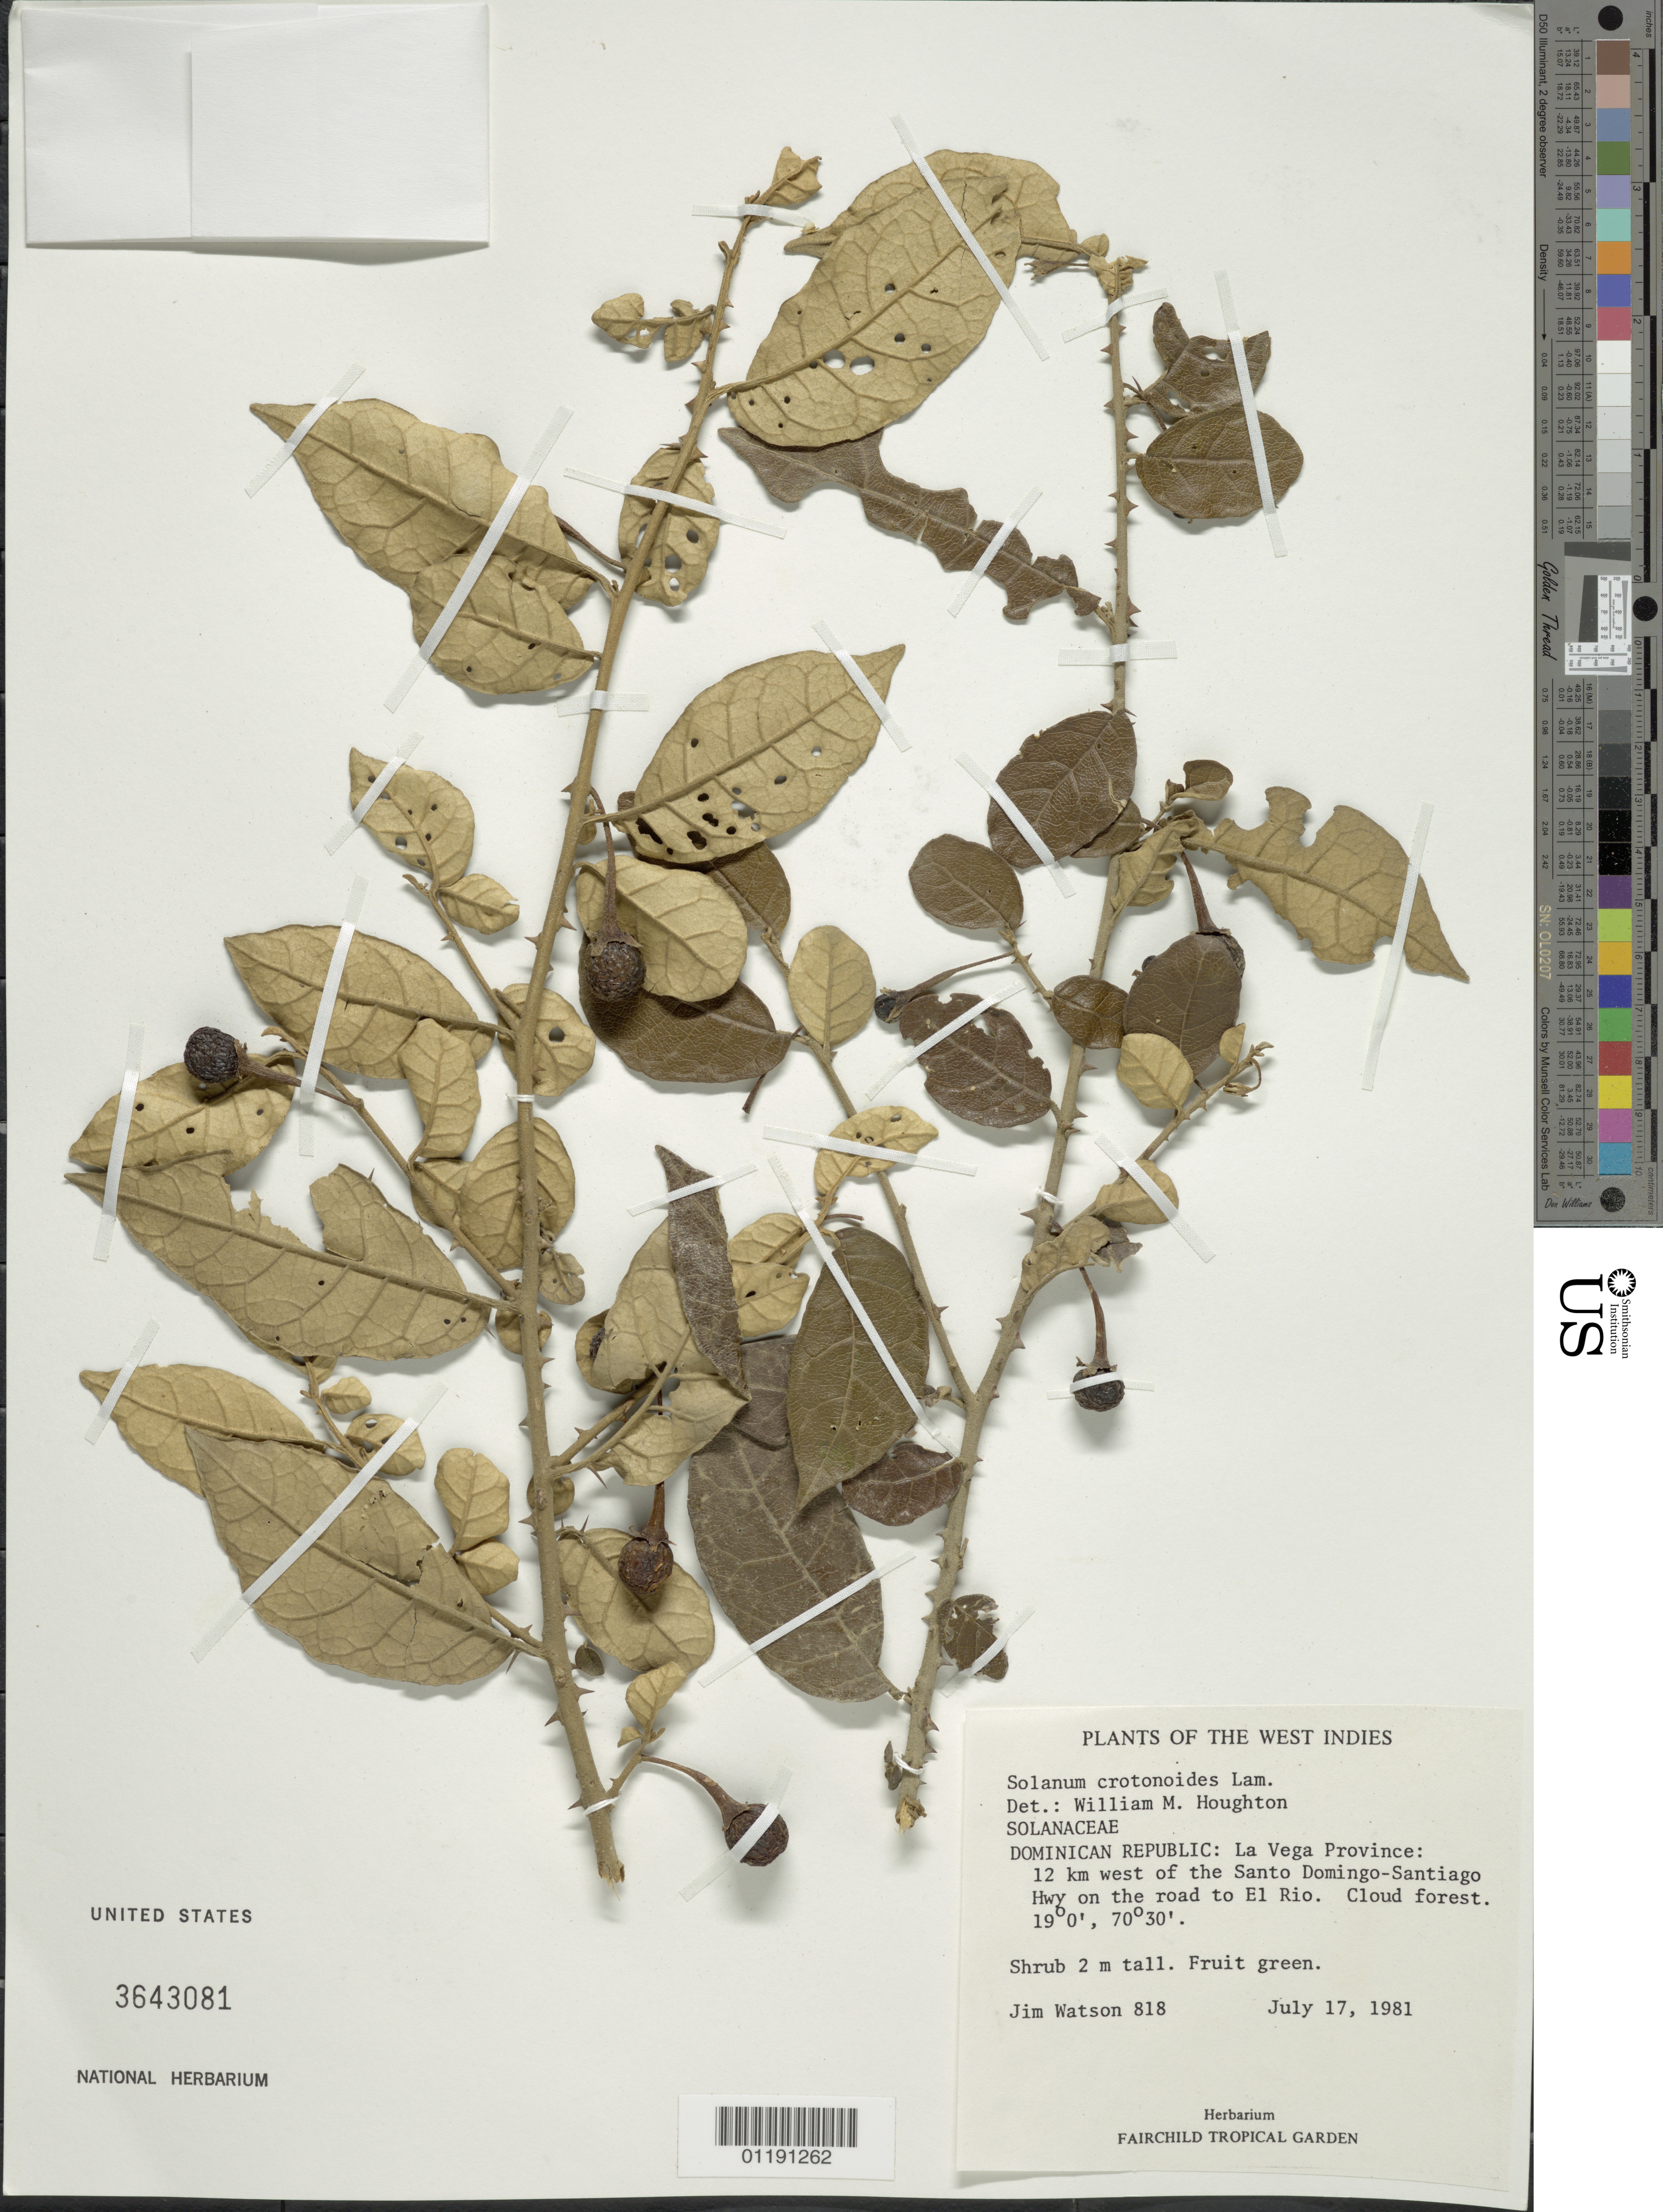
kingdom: Plantae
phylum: Tracheophyta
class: Magnoliopsida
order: Solanales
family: Solanaceae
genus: Solanum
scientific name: Solanum crotonoides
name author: Lam.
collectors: J. Watson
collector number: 818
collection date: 1981-07-17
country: Dominican Republic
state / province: La Vega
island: Hispaniola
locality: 12 km W of the Santo Domingo-Santiago Hwy on the road to El Rio.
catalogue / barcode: US 3643081